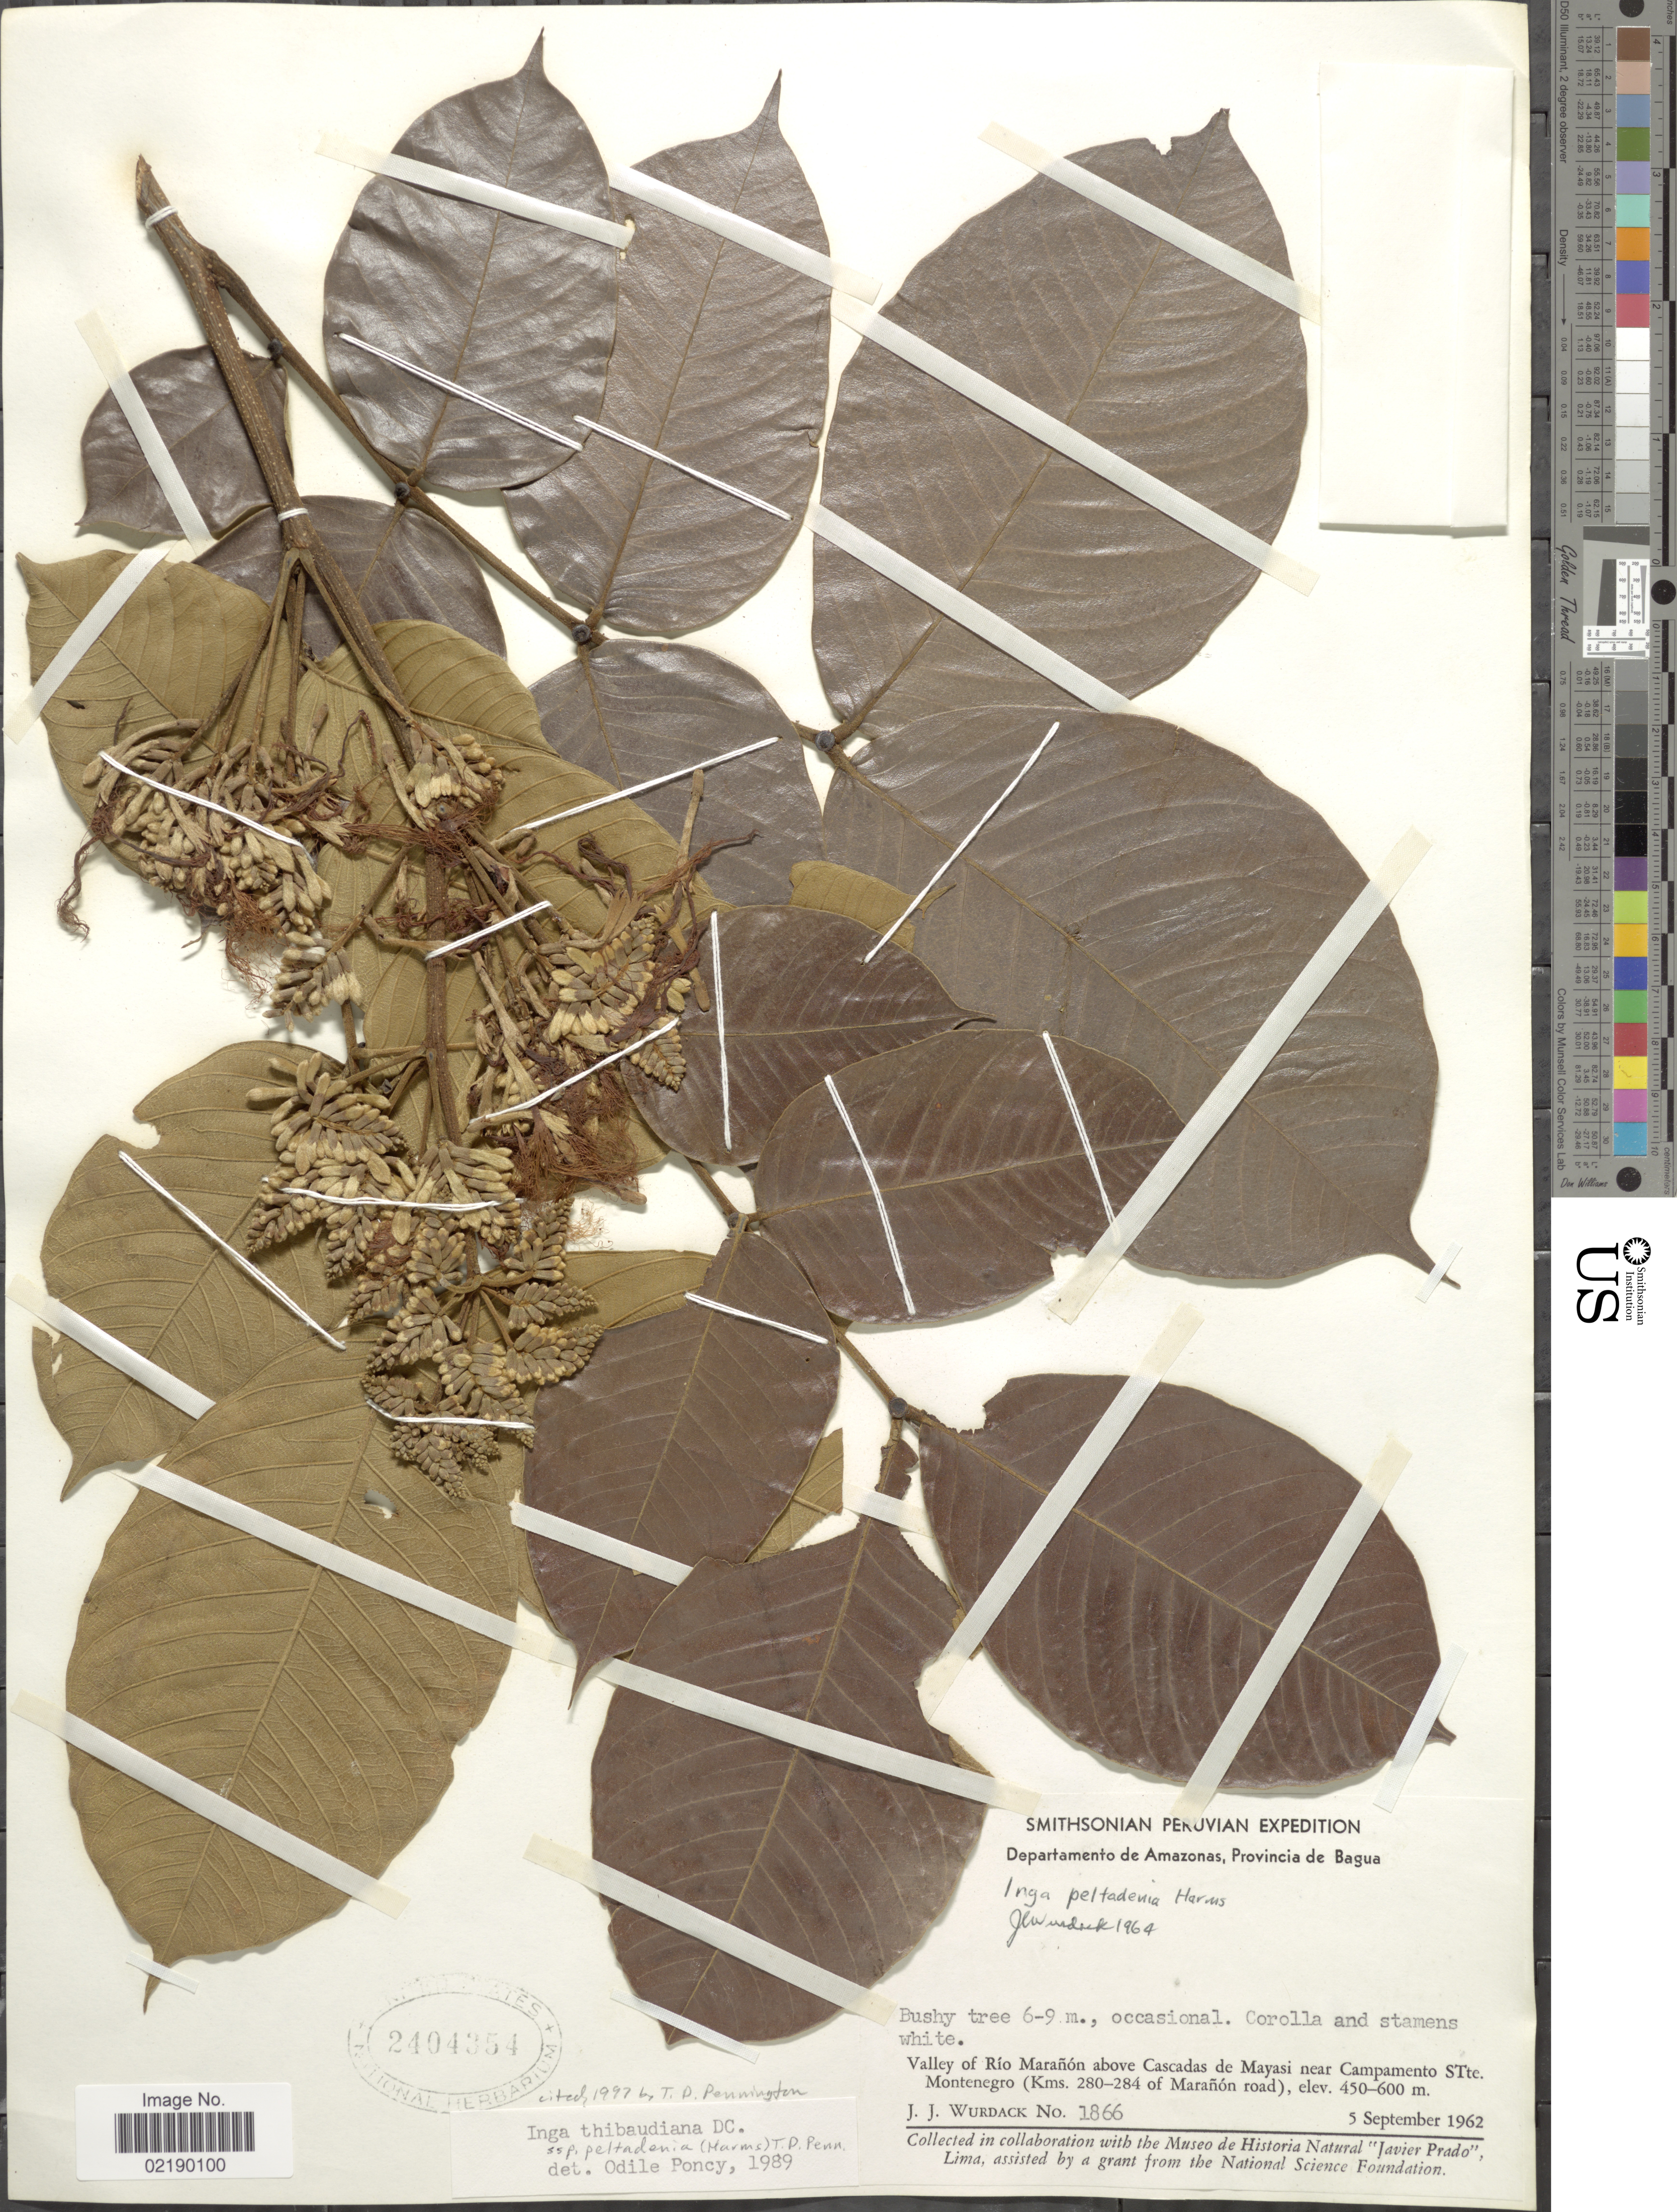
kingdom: Plantae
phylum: Tracheophyta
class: Magnoliopsida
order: Fabales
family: Fabaceae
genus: Inga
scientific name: Inga thibaudiana subsp. peltadenia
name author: (Harms) T.D. Penn.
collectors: J. J. Wurdack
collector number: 1866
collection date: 1962-09-05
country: Peru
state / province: Amazonas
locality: Provincia de Bagua, Valley of Rio Maranon above Cascadas de Mayasi near Campamento STte. Montenegro (Kms. 280-284 of Maranon road)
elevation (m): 450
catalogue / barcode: US 2404354